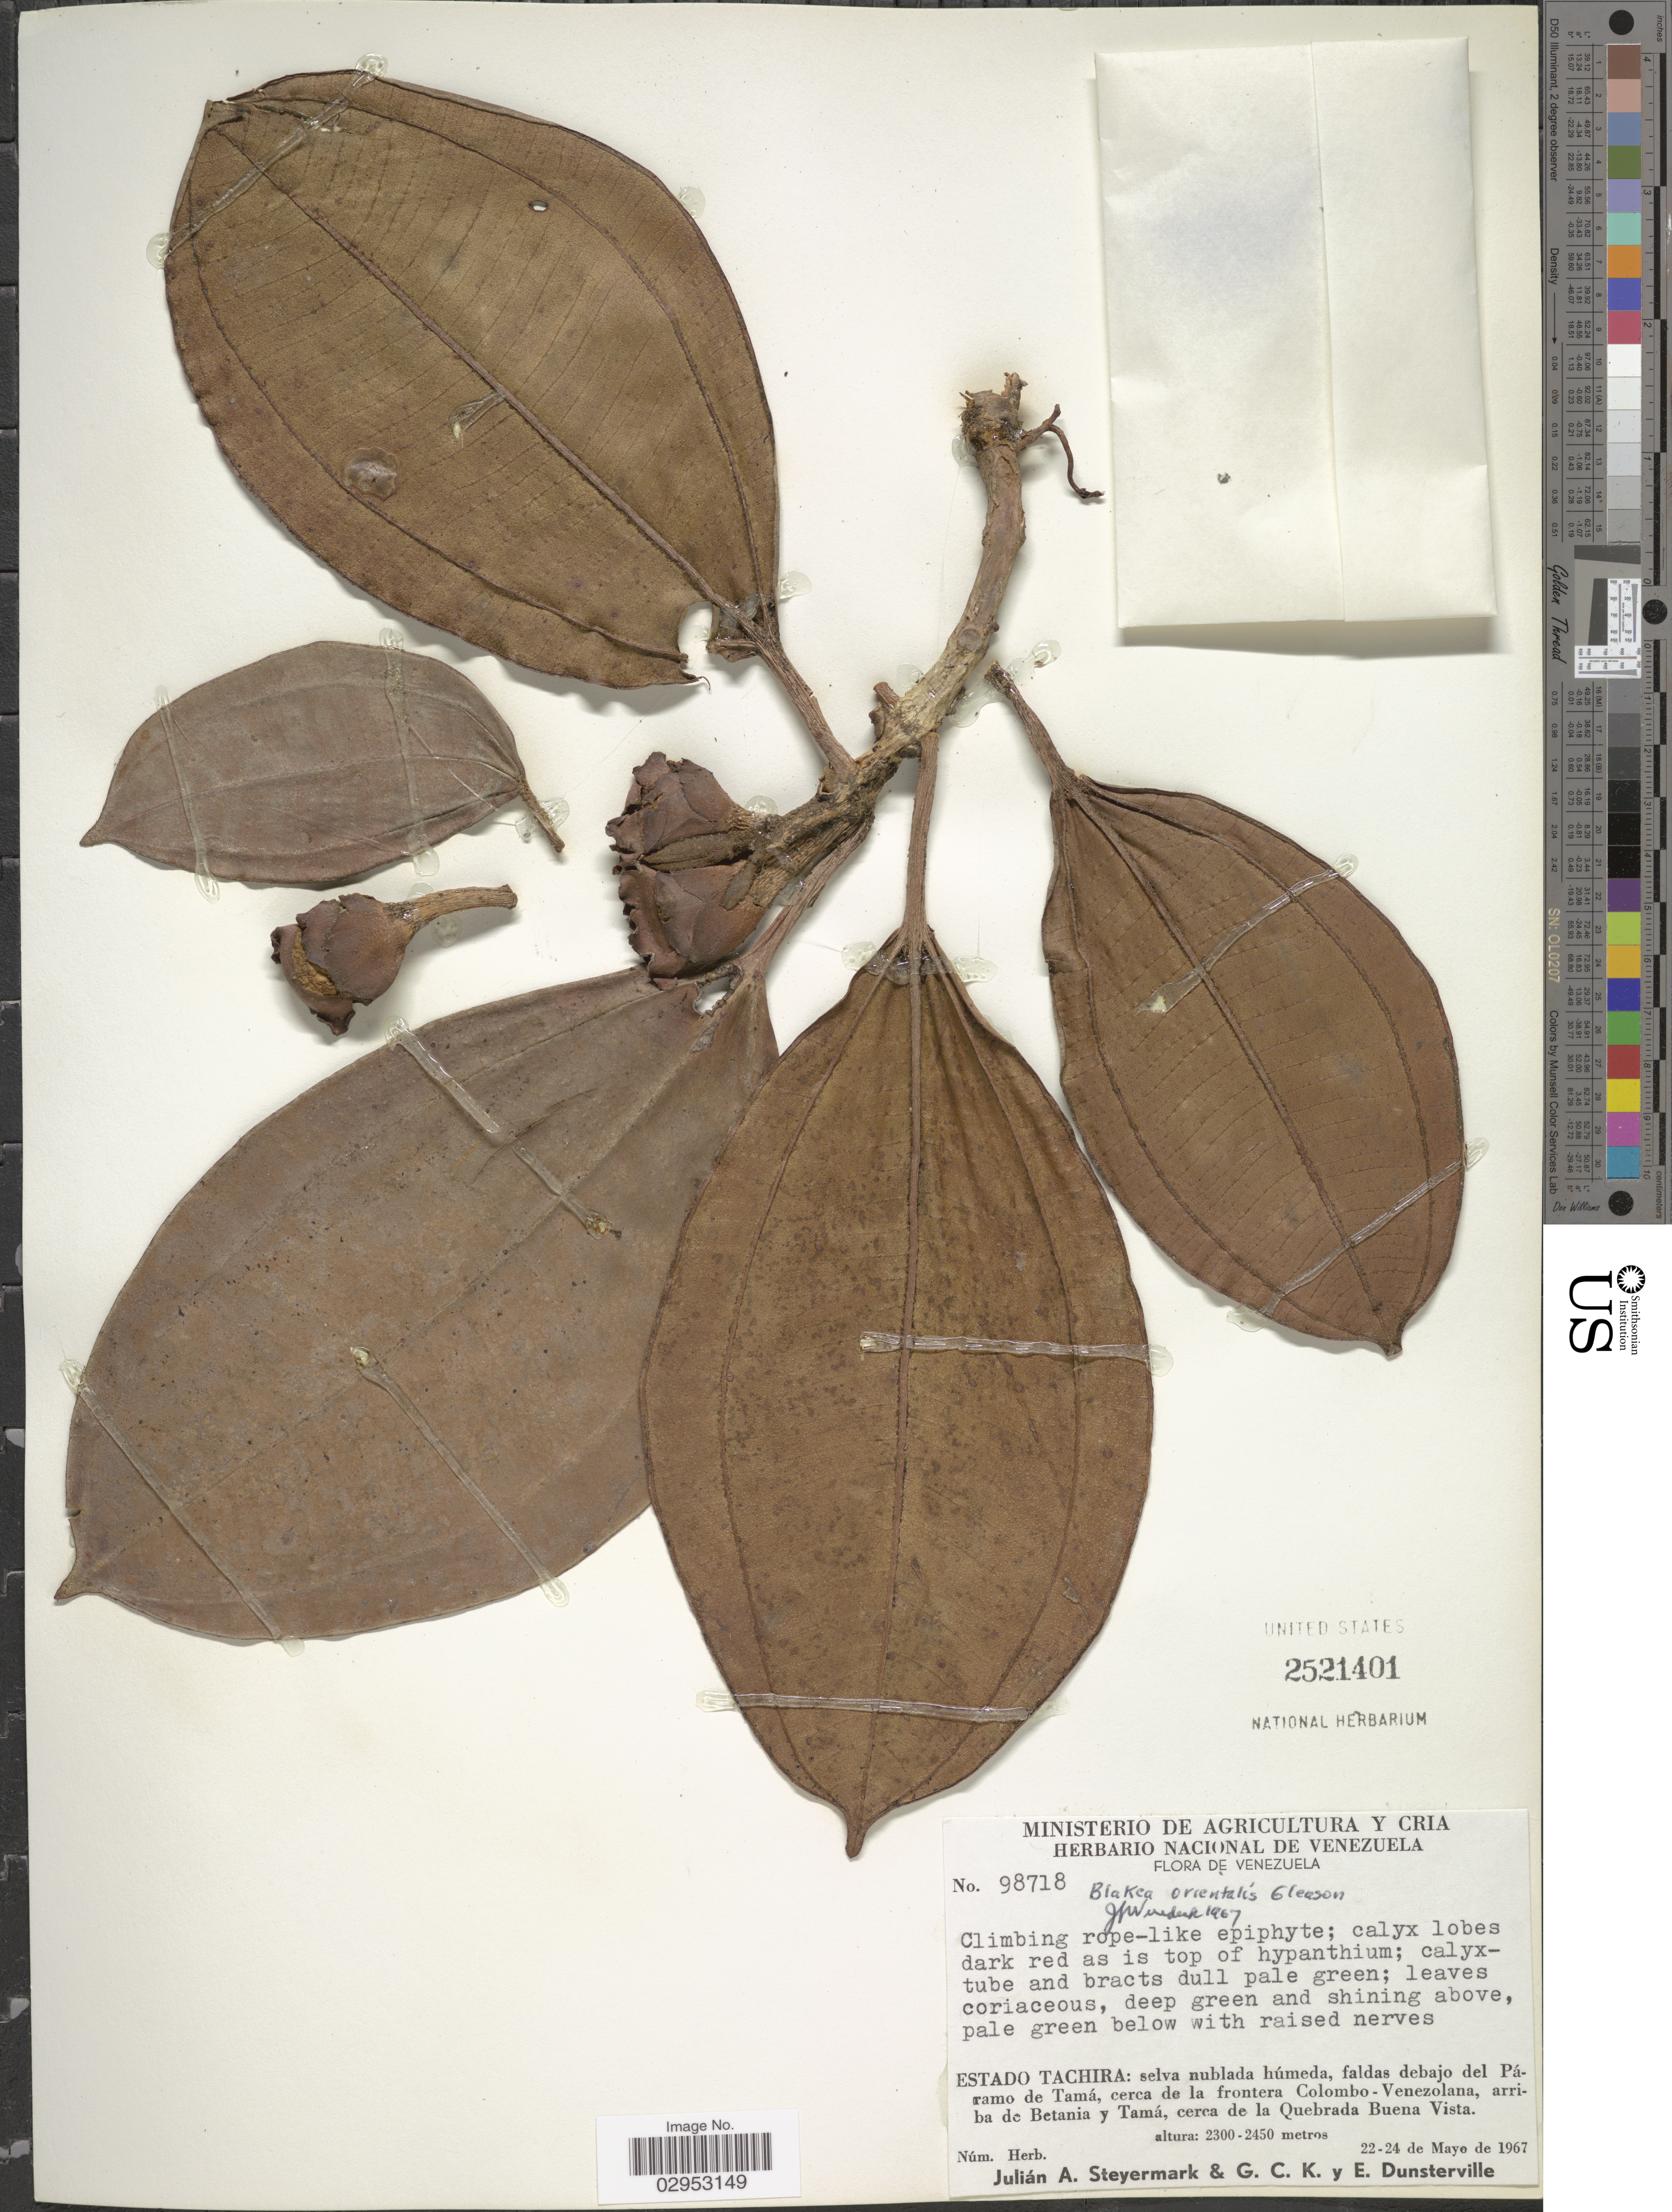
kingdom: Plantae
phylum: Tracheophyta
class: Magnoliopsida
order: Myrtales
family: Melastomataceae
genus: Blakea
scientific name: Blakea orientalis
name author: Gleason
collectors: J. Steyermark, G. C. K. Dunsterville & E. Dunsterville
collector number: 98718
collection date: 1967-05-22/1967-05-24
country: Venezuela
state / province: Tachira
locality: Selva nublada húmeda, faldas debajo del Páramo de Tamá, cerca de la frontera Colombo-Venezolana, arriba de Betania y Tamá, cerca de la Quebrada Buena Vista.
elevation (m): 2300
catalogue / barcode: US 2521401